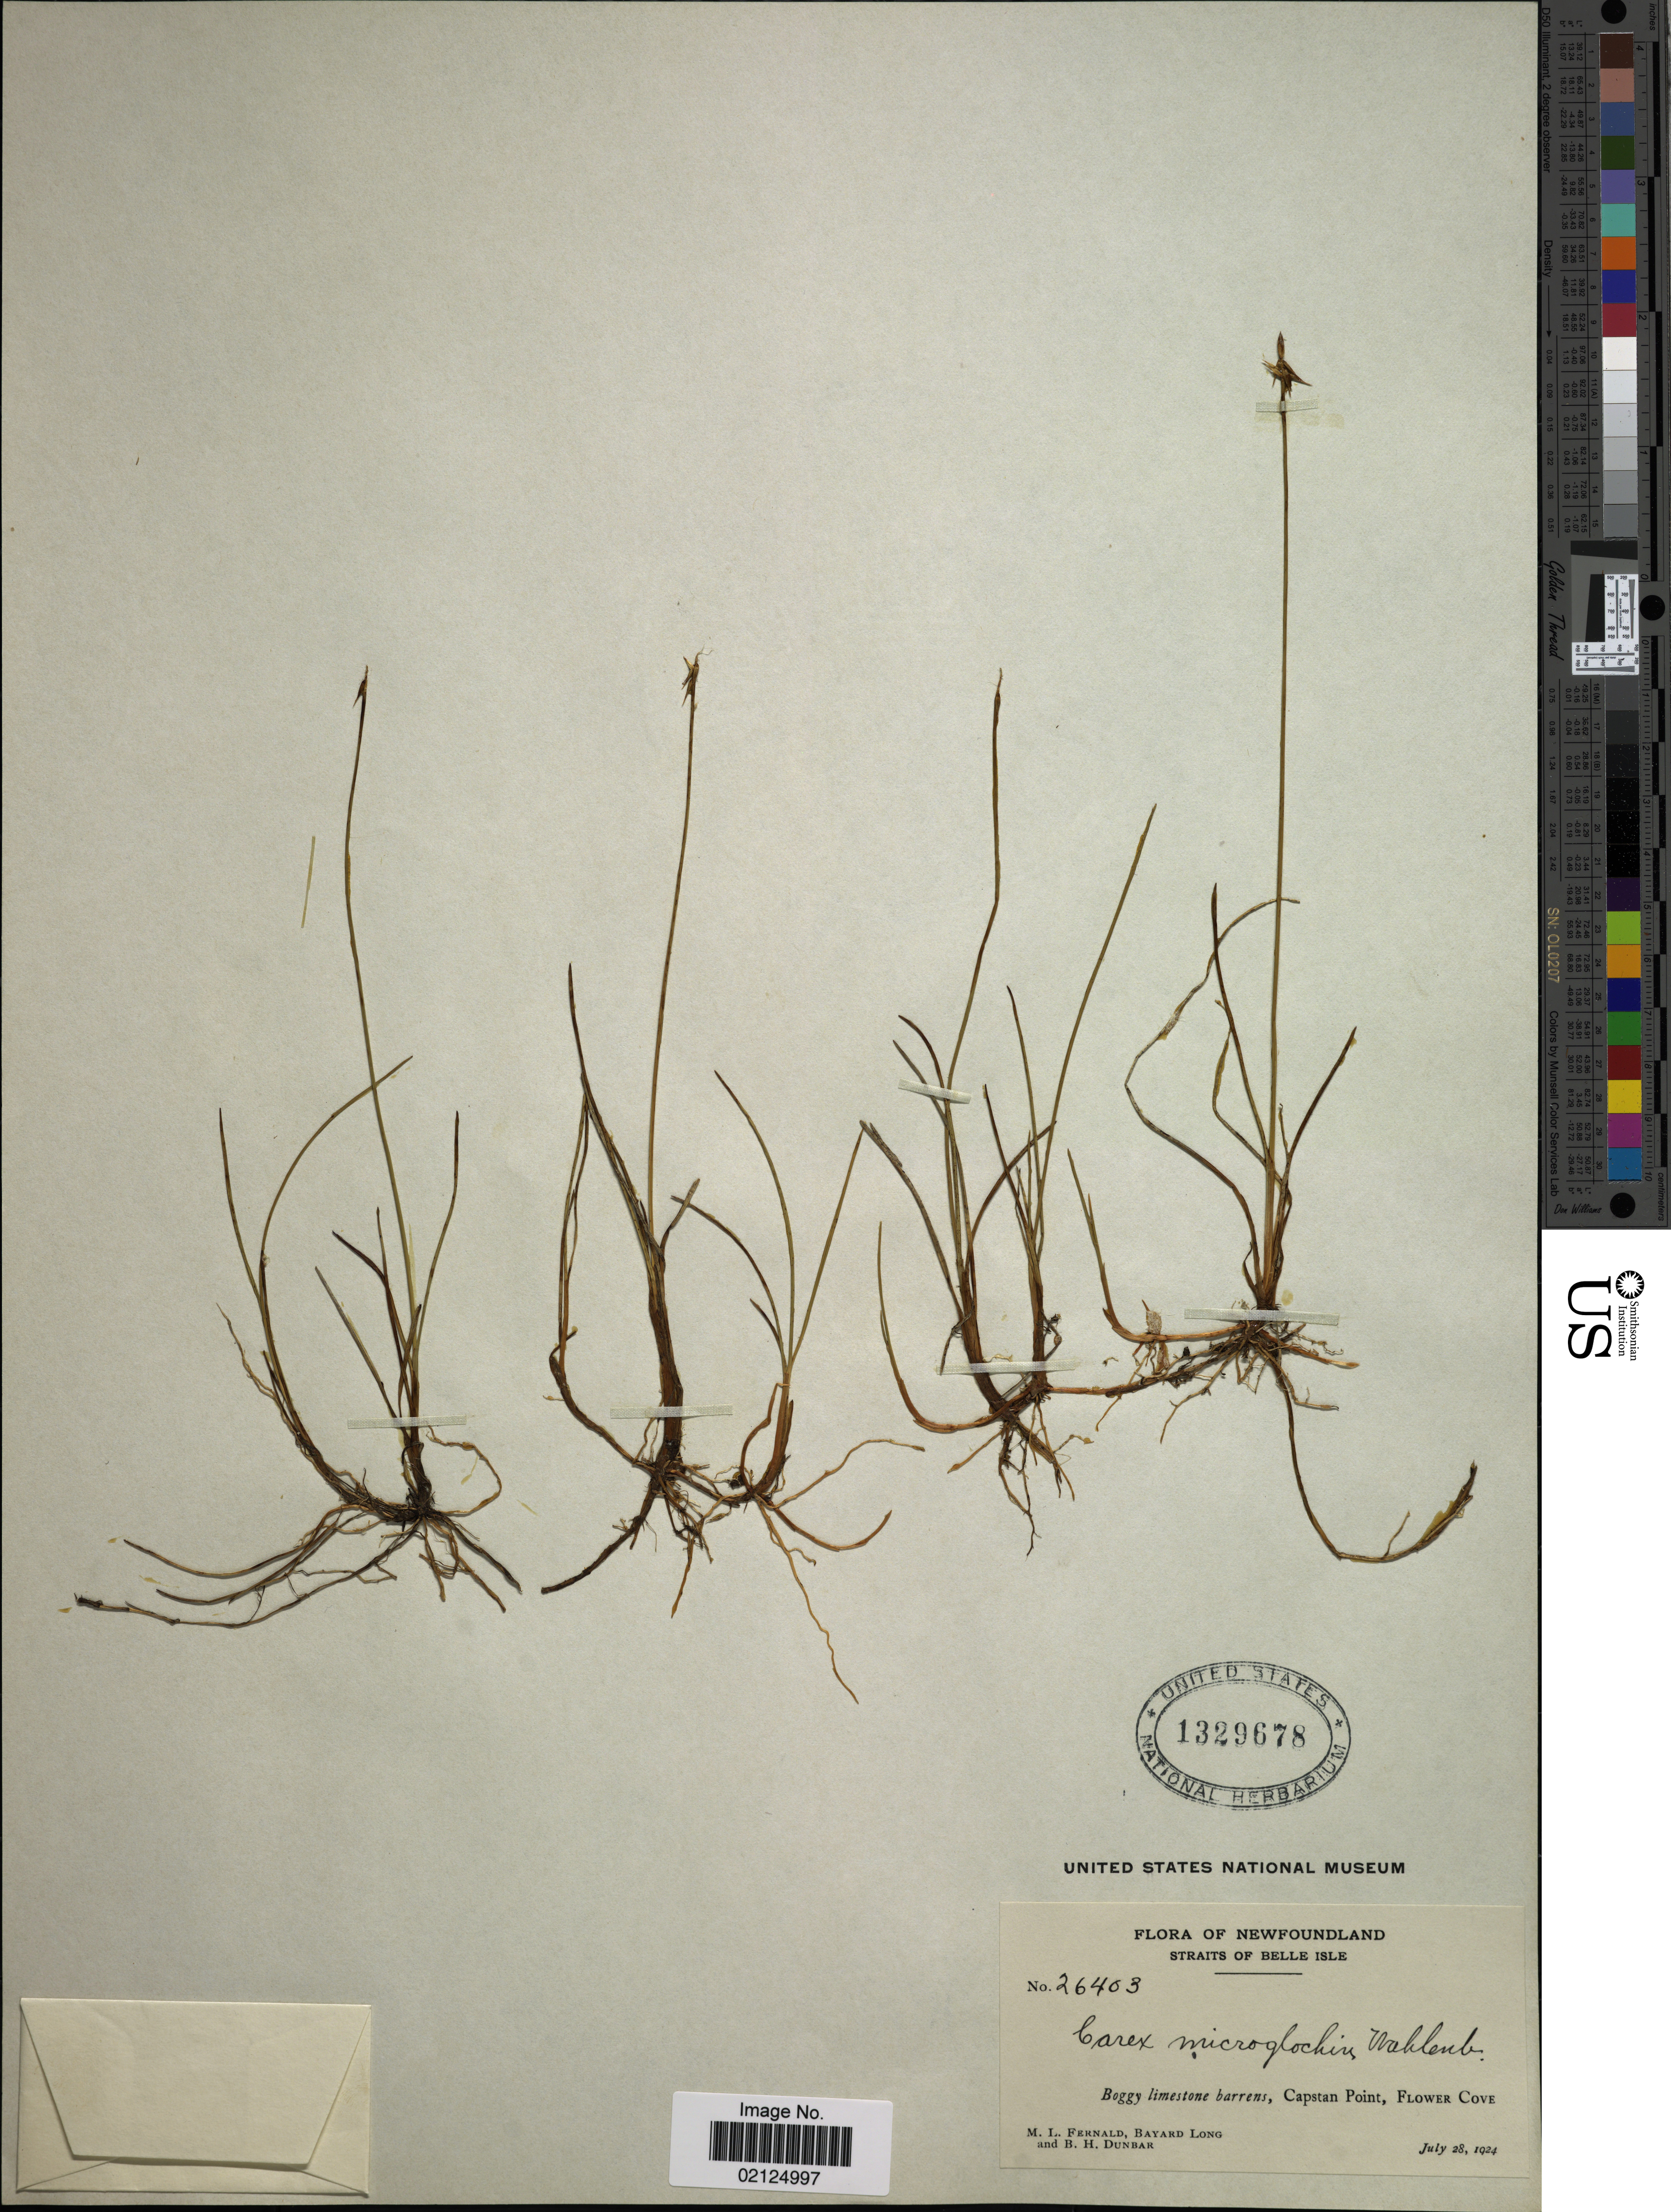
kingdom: Plantae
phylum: Tracheophyta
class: Liliopsida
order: Poales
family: Cyperaceae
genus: Carex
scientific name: Carex microglochin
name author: Wahlenb.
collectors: M. L. Fernald, B. Long & B. Dunbar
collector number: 26403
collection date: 1924-07-28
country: Canada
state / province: Newfoundland and Labrador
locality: Straits of Belle Isle, Capstan Point, Flower Cove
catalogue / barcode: US 1329678